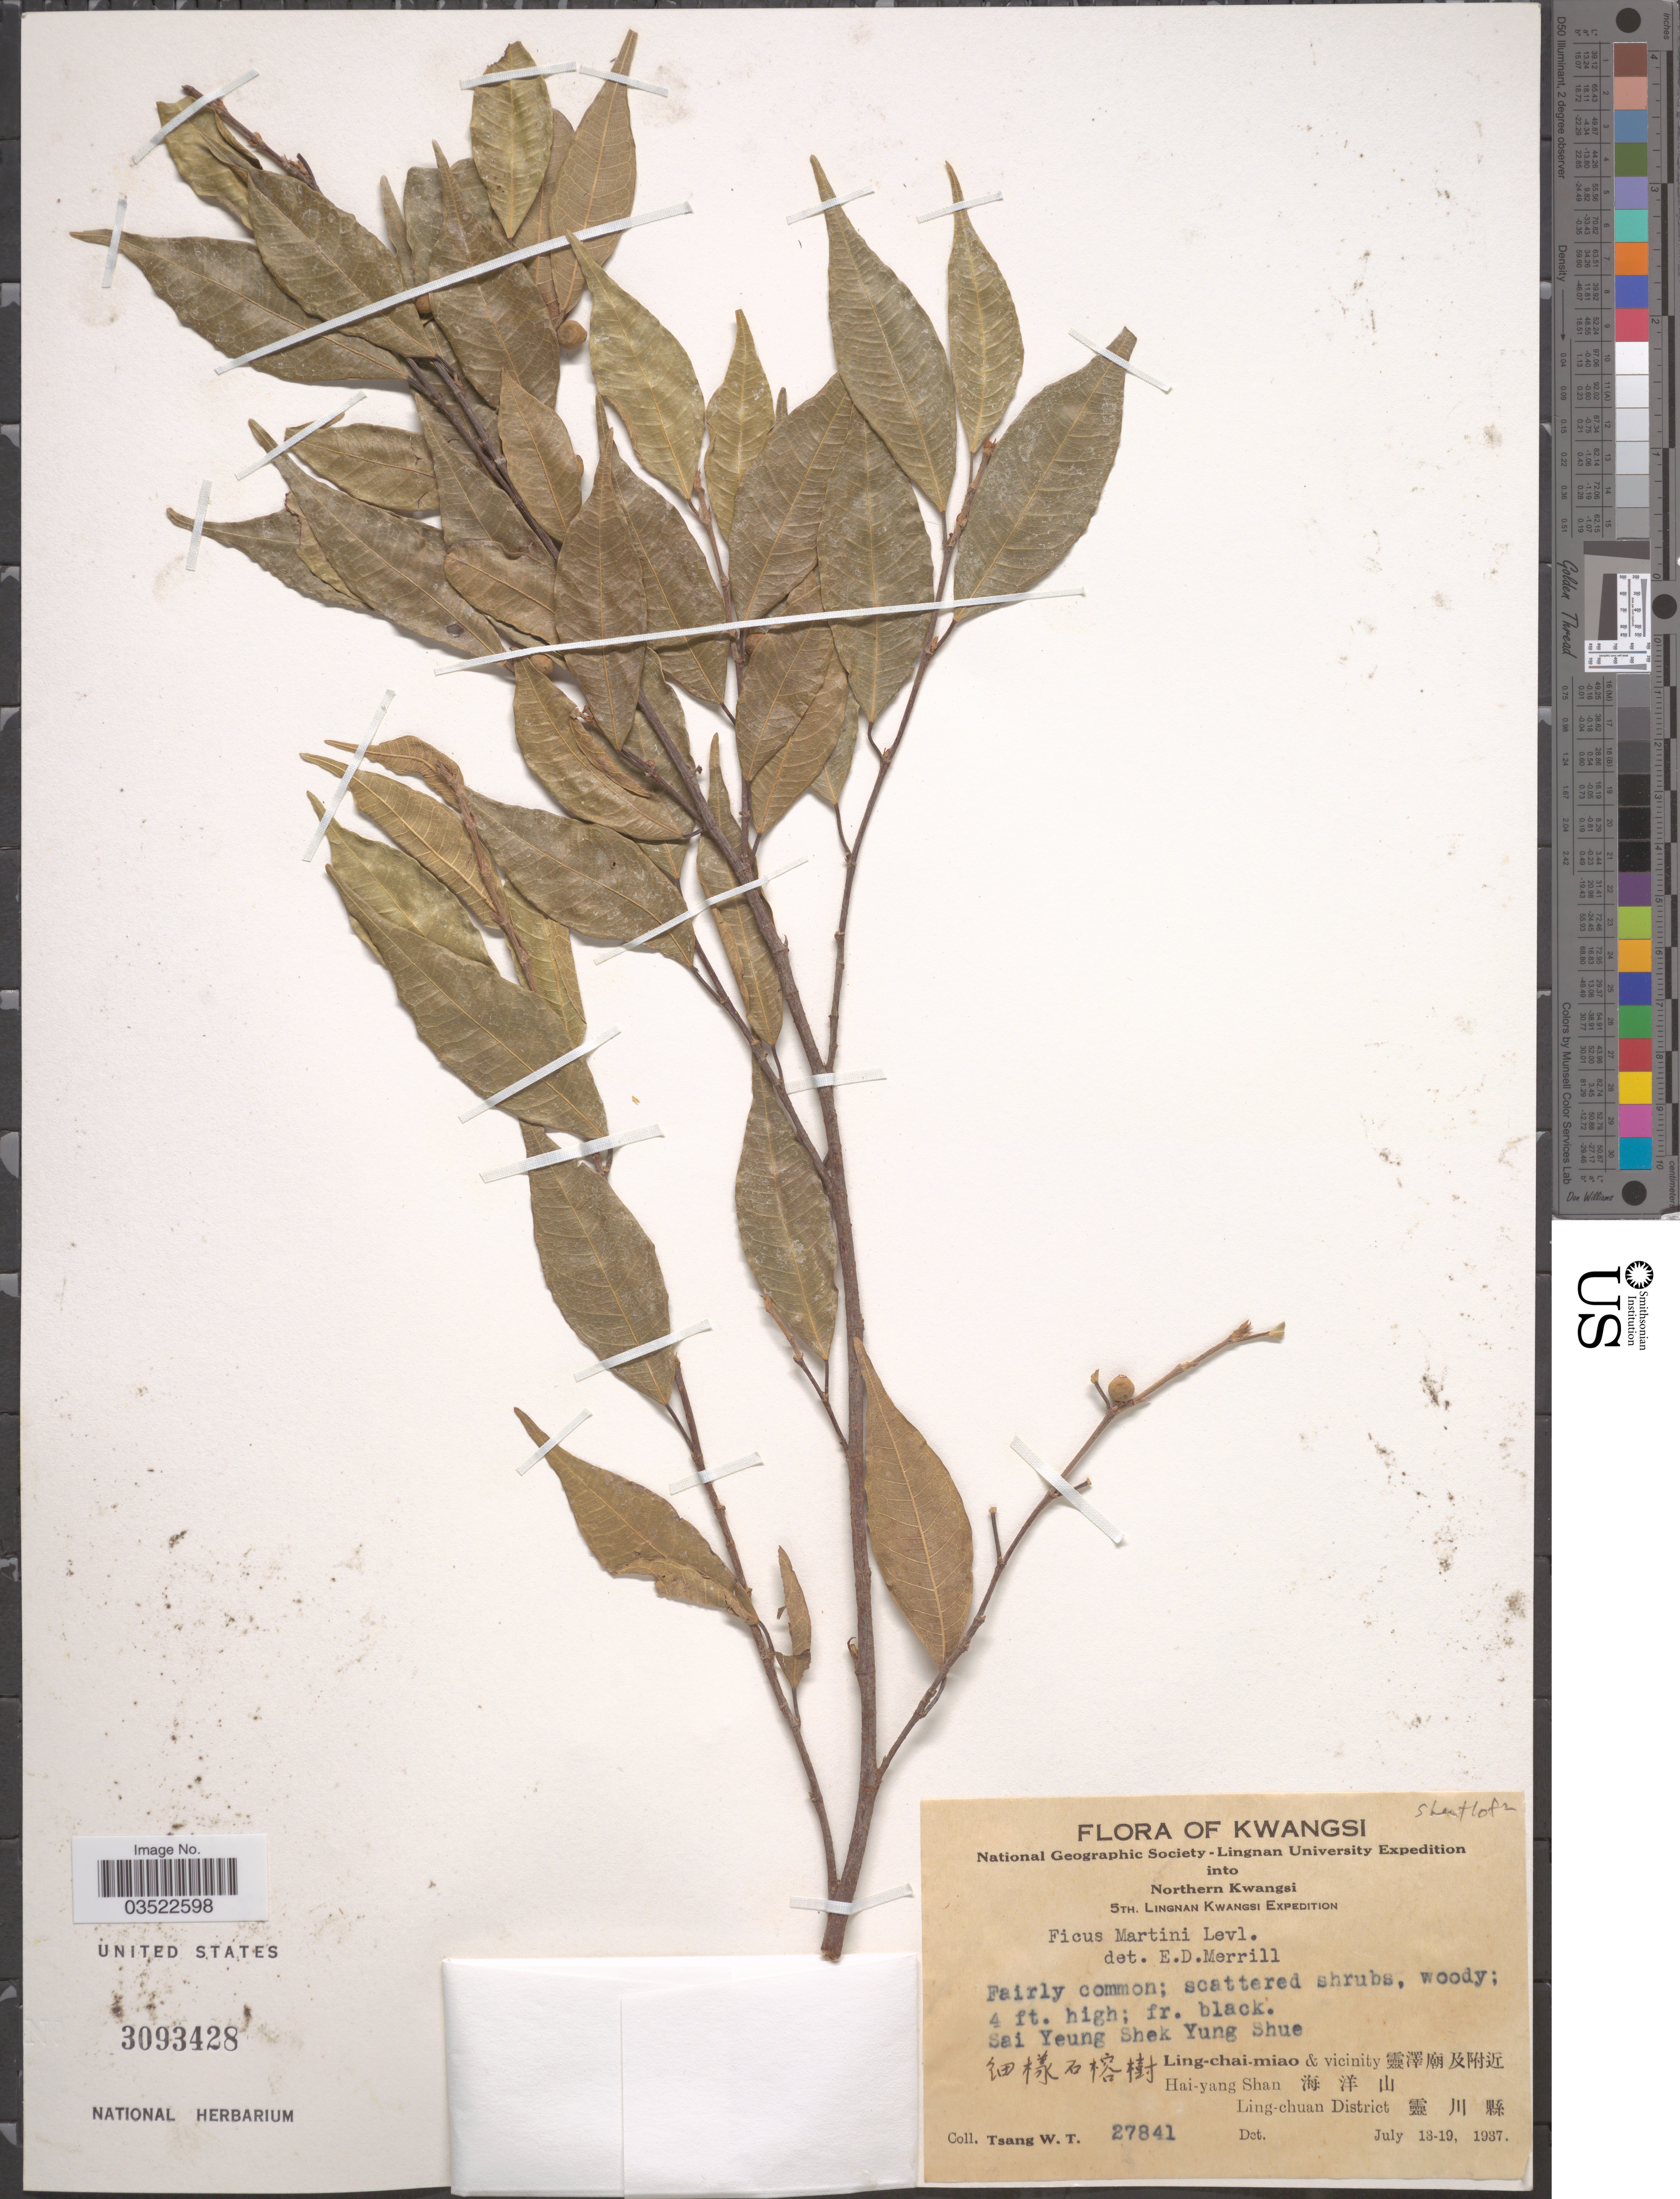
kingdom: Plantae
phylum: Tracheophyta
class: Magnoliopsida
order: Rosales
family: Moraceae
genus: Ficus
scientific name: Ficus sarmentosa var. impressa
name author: (Champ. ex Benth.) Corner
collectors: W. T. Tsang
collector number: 27841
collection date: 1937-07-13/1937-07-19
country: China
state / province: Guangxi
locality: Kwangsi. Northern Kwangsi. Sai Yeung Shek Yung Shue X. Ling-chai-miao & vicinity X. Hai-yang Shan X. Ling-chuan District X.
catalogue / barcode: US 3093428